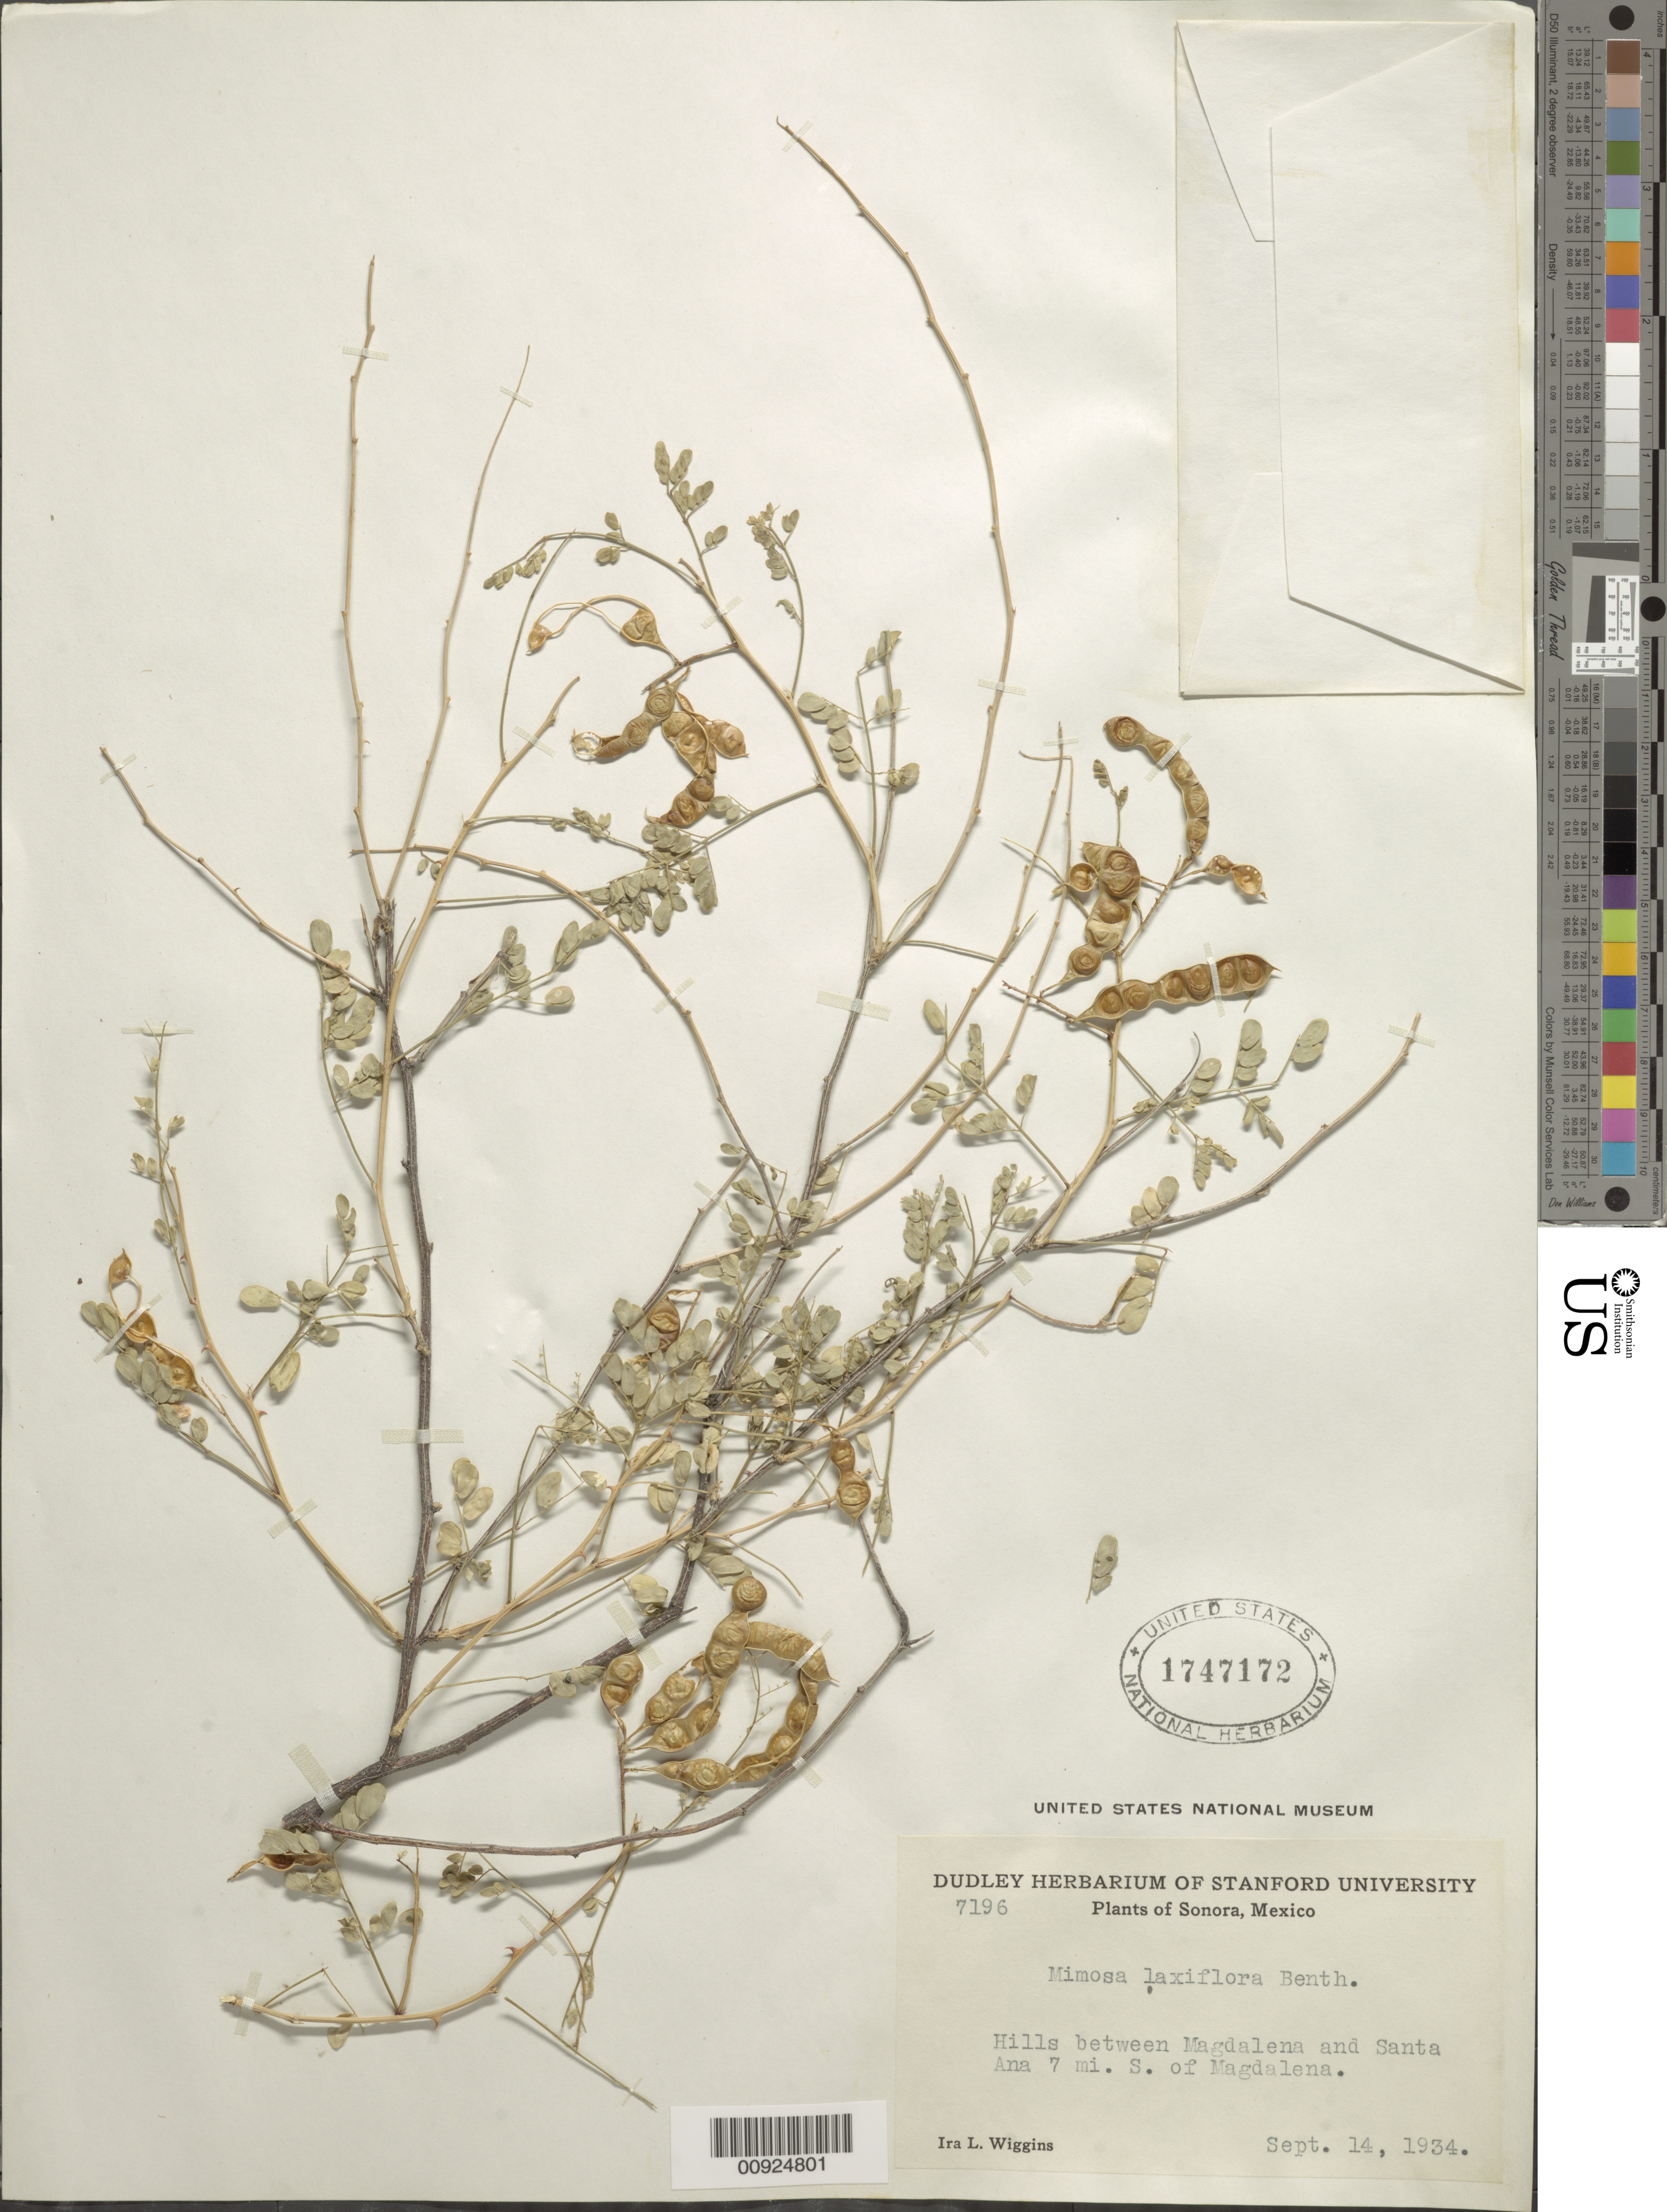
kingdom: Plantae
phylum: Tracheophyta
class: Magnoliopsida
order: Fabales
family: Fabaceae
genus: Mimosa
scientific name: Mimosa laxiflora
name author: Benth.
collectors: I. L. Wiggins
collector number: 7196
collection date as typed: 14 Sep 1934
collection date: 1934-09-14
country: Mexico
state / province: Sonora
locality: Between Magdalena and Santa Ana, 7 mi. S of Magdalena.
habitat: Hills.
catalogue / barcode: US 1747172